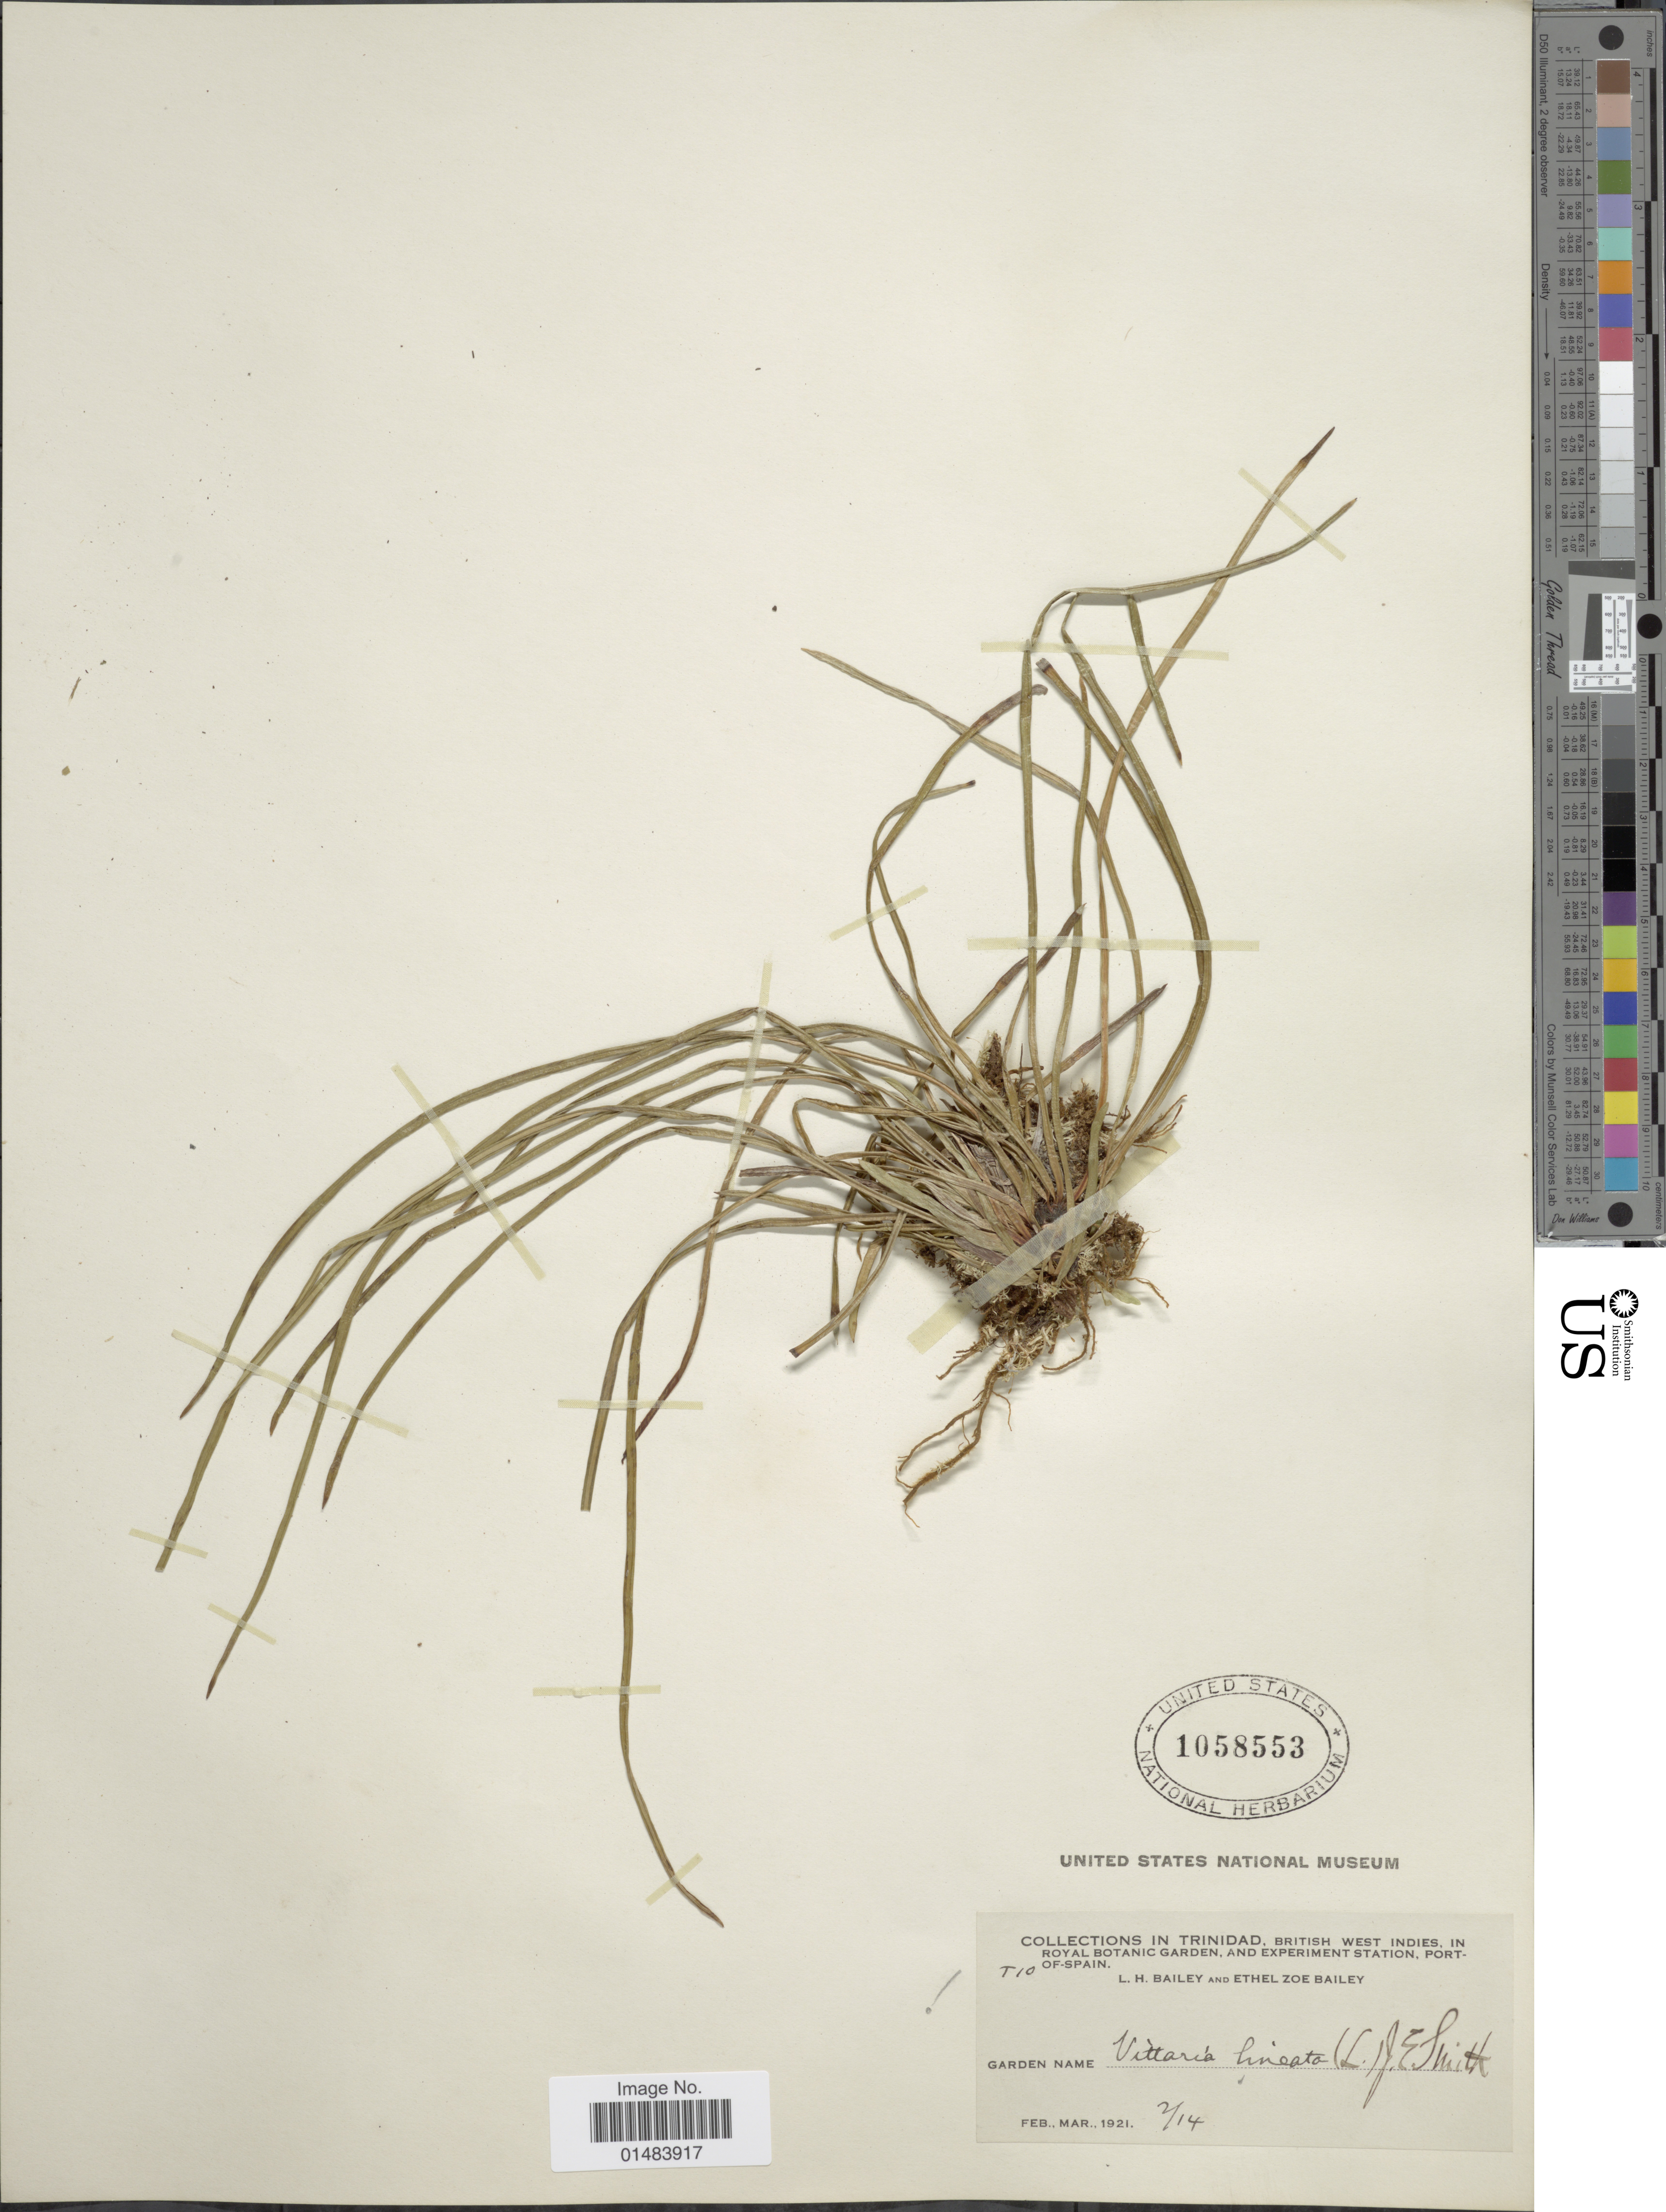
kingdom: Plantae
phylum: Tracheophyta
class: Polypodiopsida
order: Polypodiales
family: Pteridaceae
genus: Vittaria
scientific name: Vittaria lineata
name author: (L.) Sm.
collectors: L. H. Bailey & E. Z. Bailey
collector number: T10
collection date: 1921-02-14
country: Trinidad and Tobago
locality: Trinidad, British West Indies, in Royal Botanic garden , and eperiment station. Port- of Spain.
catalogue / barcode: US 1058553